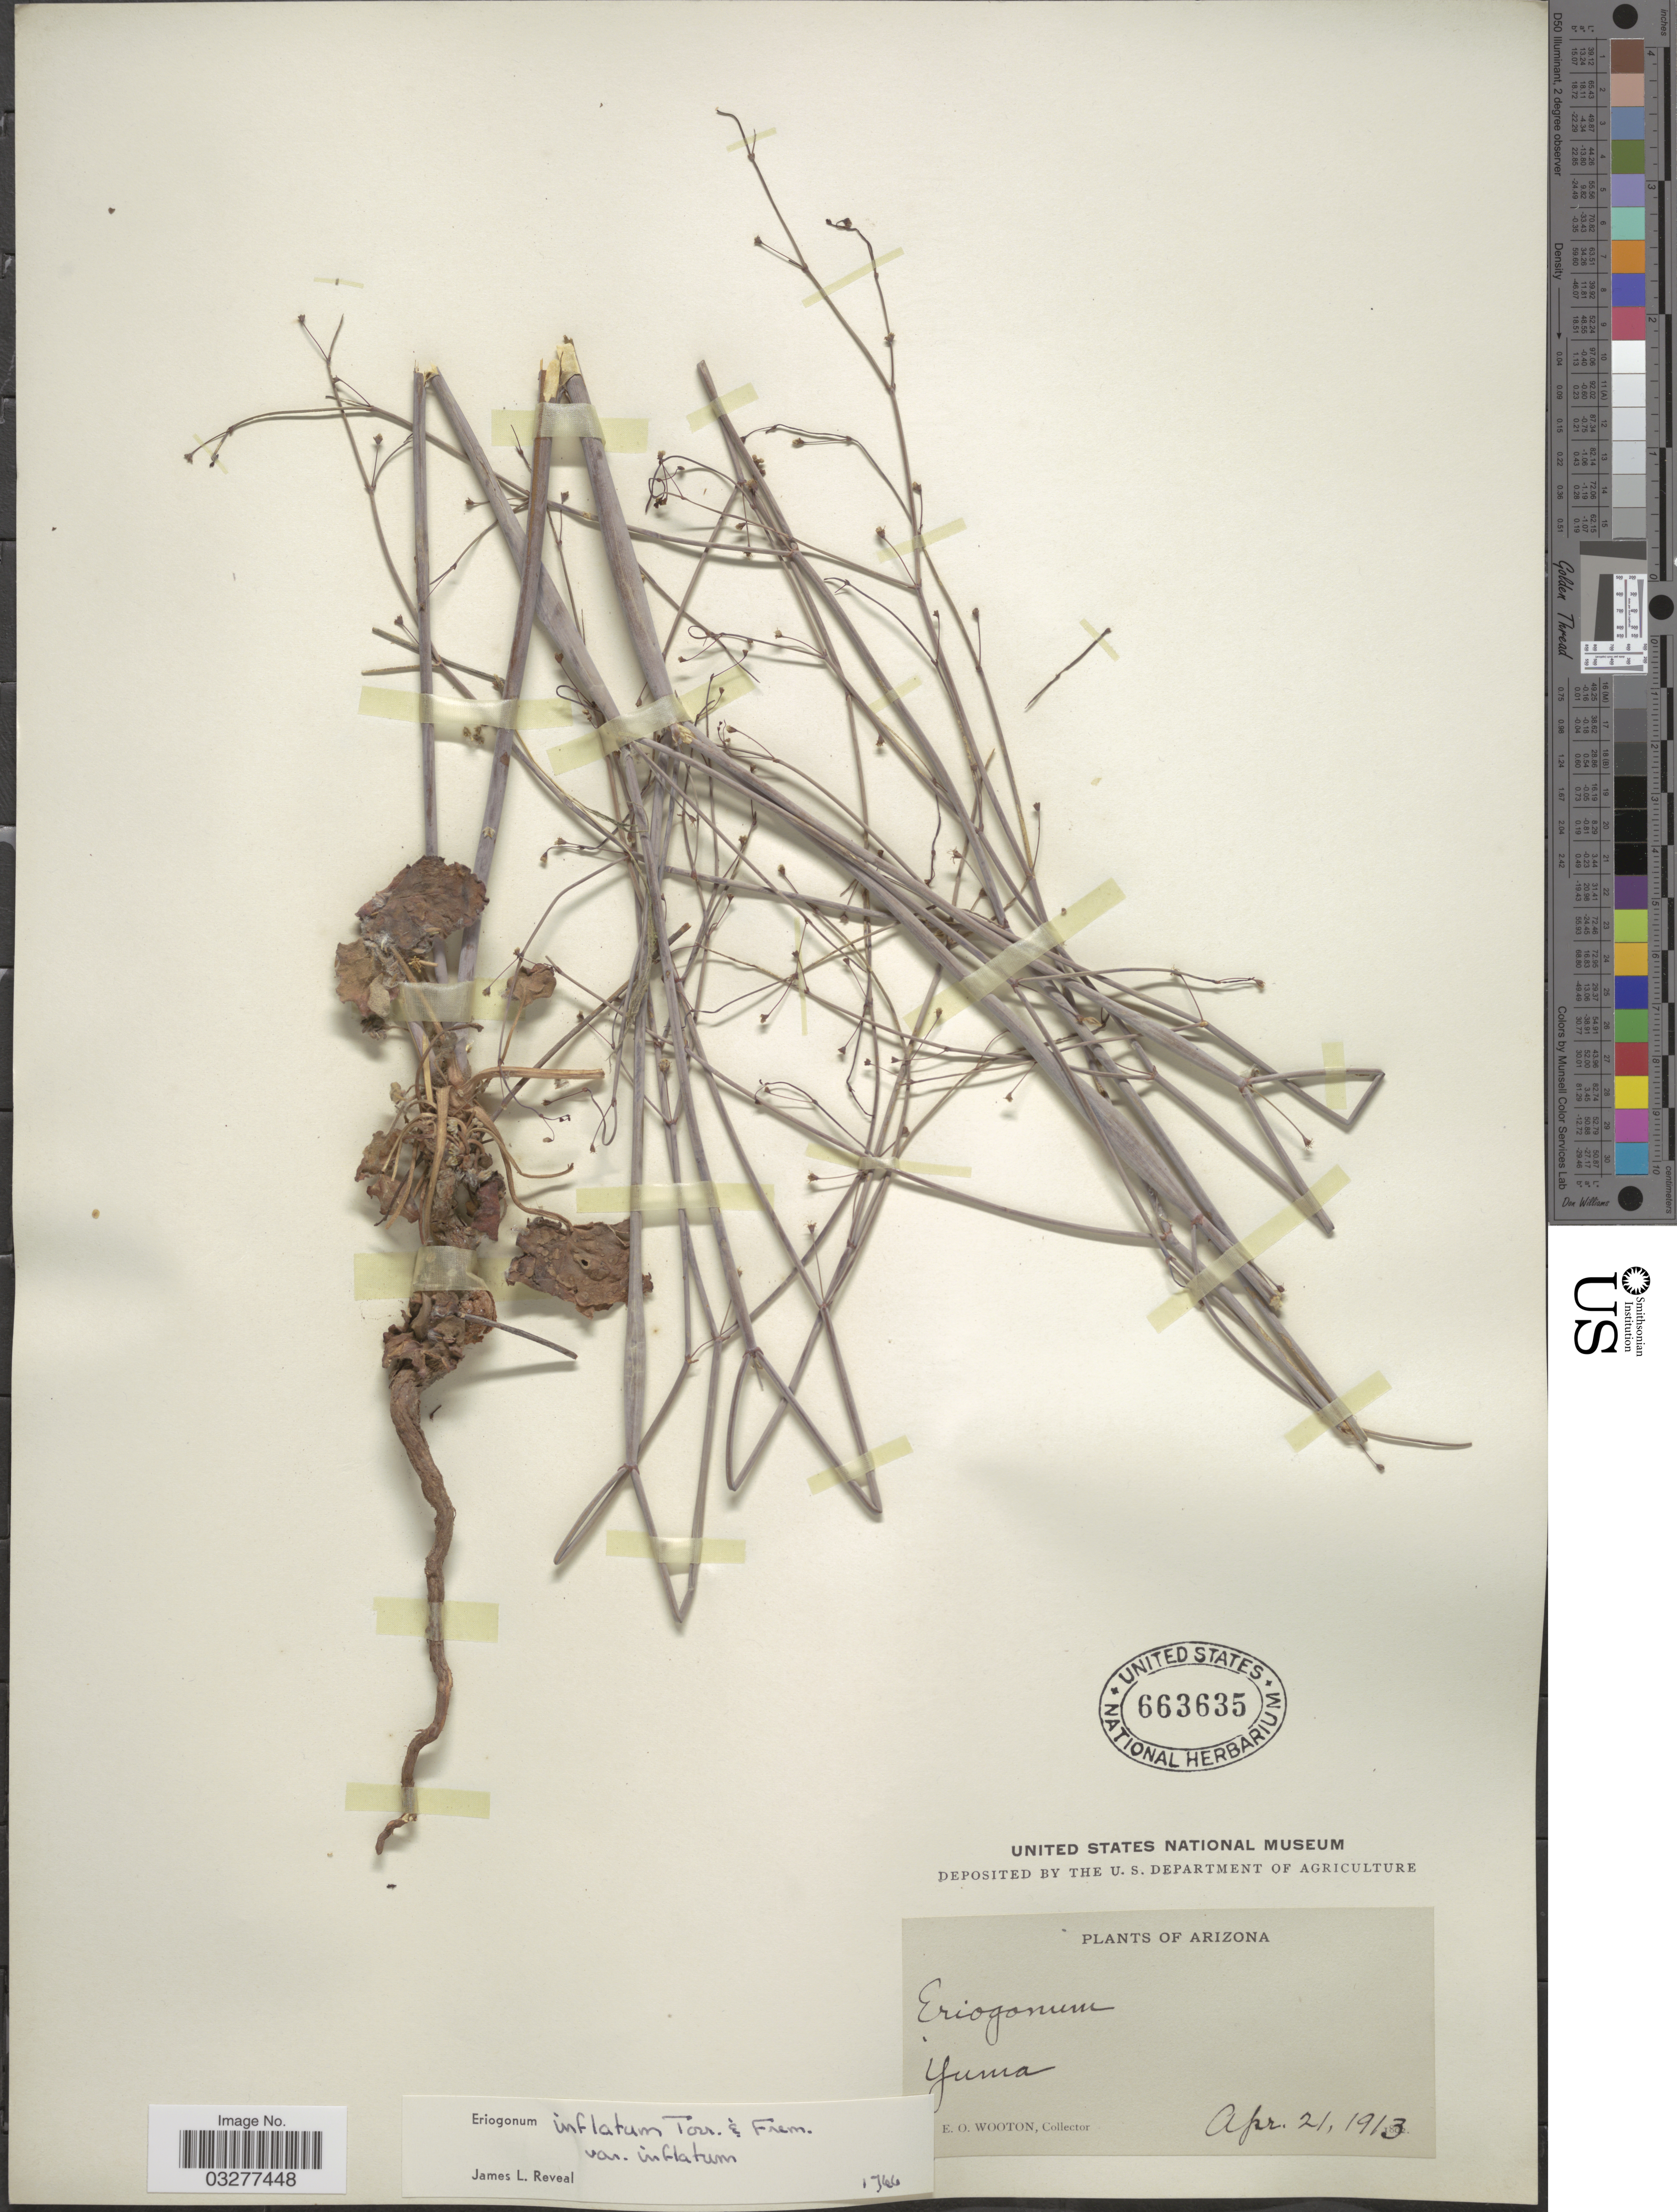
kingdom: Plantae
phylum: Tracheophyta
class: Magnoliopsida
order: Caryophyllales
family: Polygonaceae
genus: Eriogonum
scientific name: Eriogonum inflatum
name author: Torr. & Frém.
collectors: E. O. Wooton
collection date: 1913-04-21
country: United States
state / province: Arizona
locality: Yuma.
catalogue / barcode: US 663635